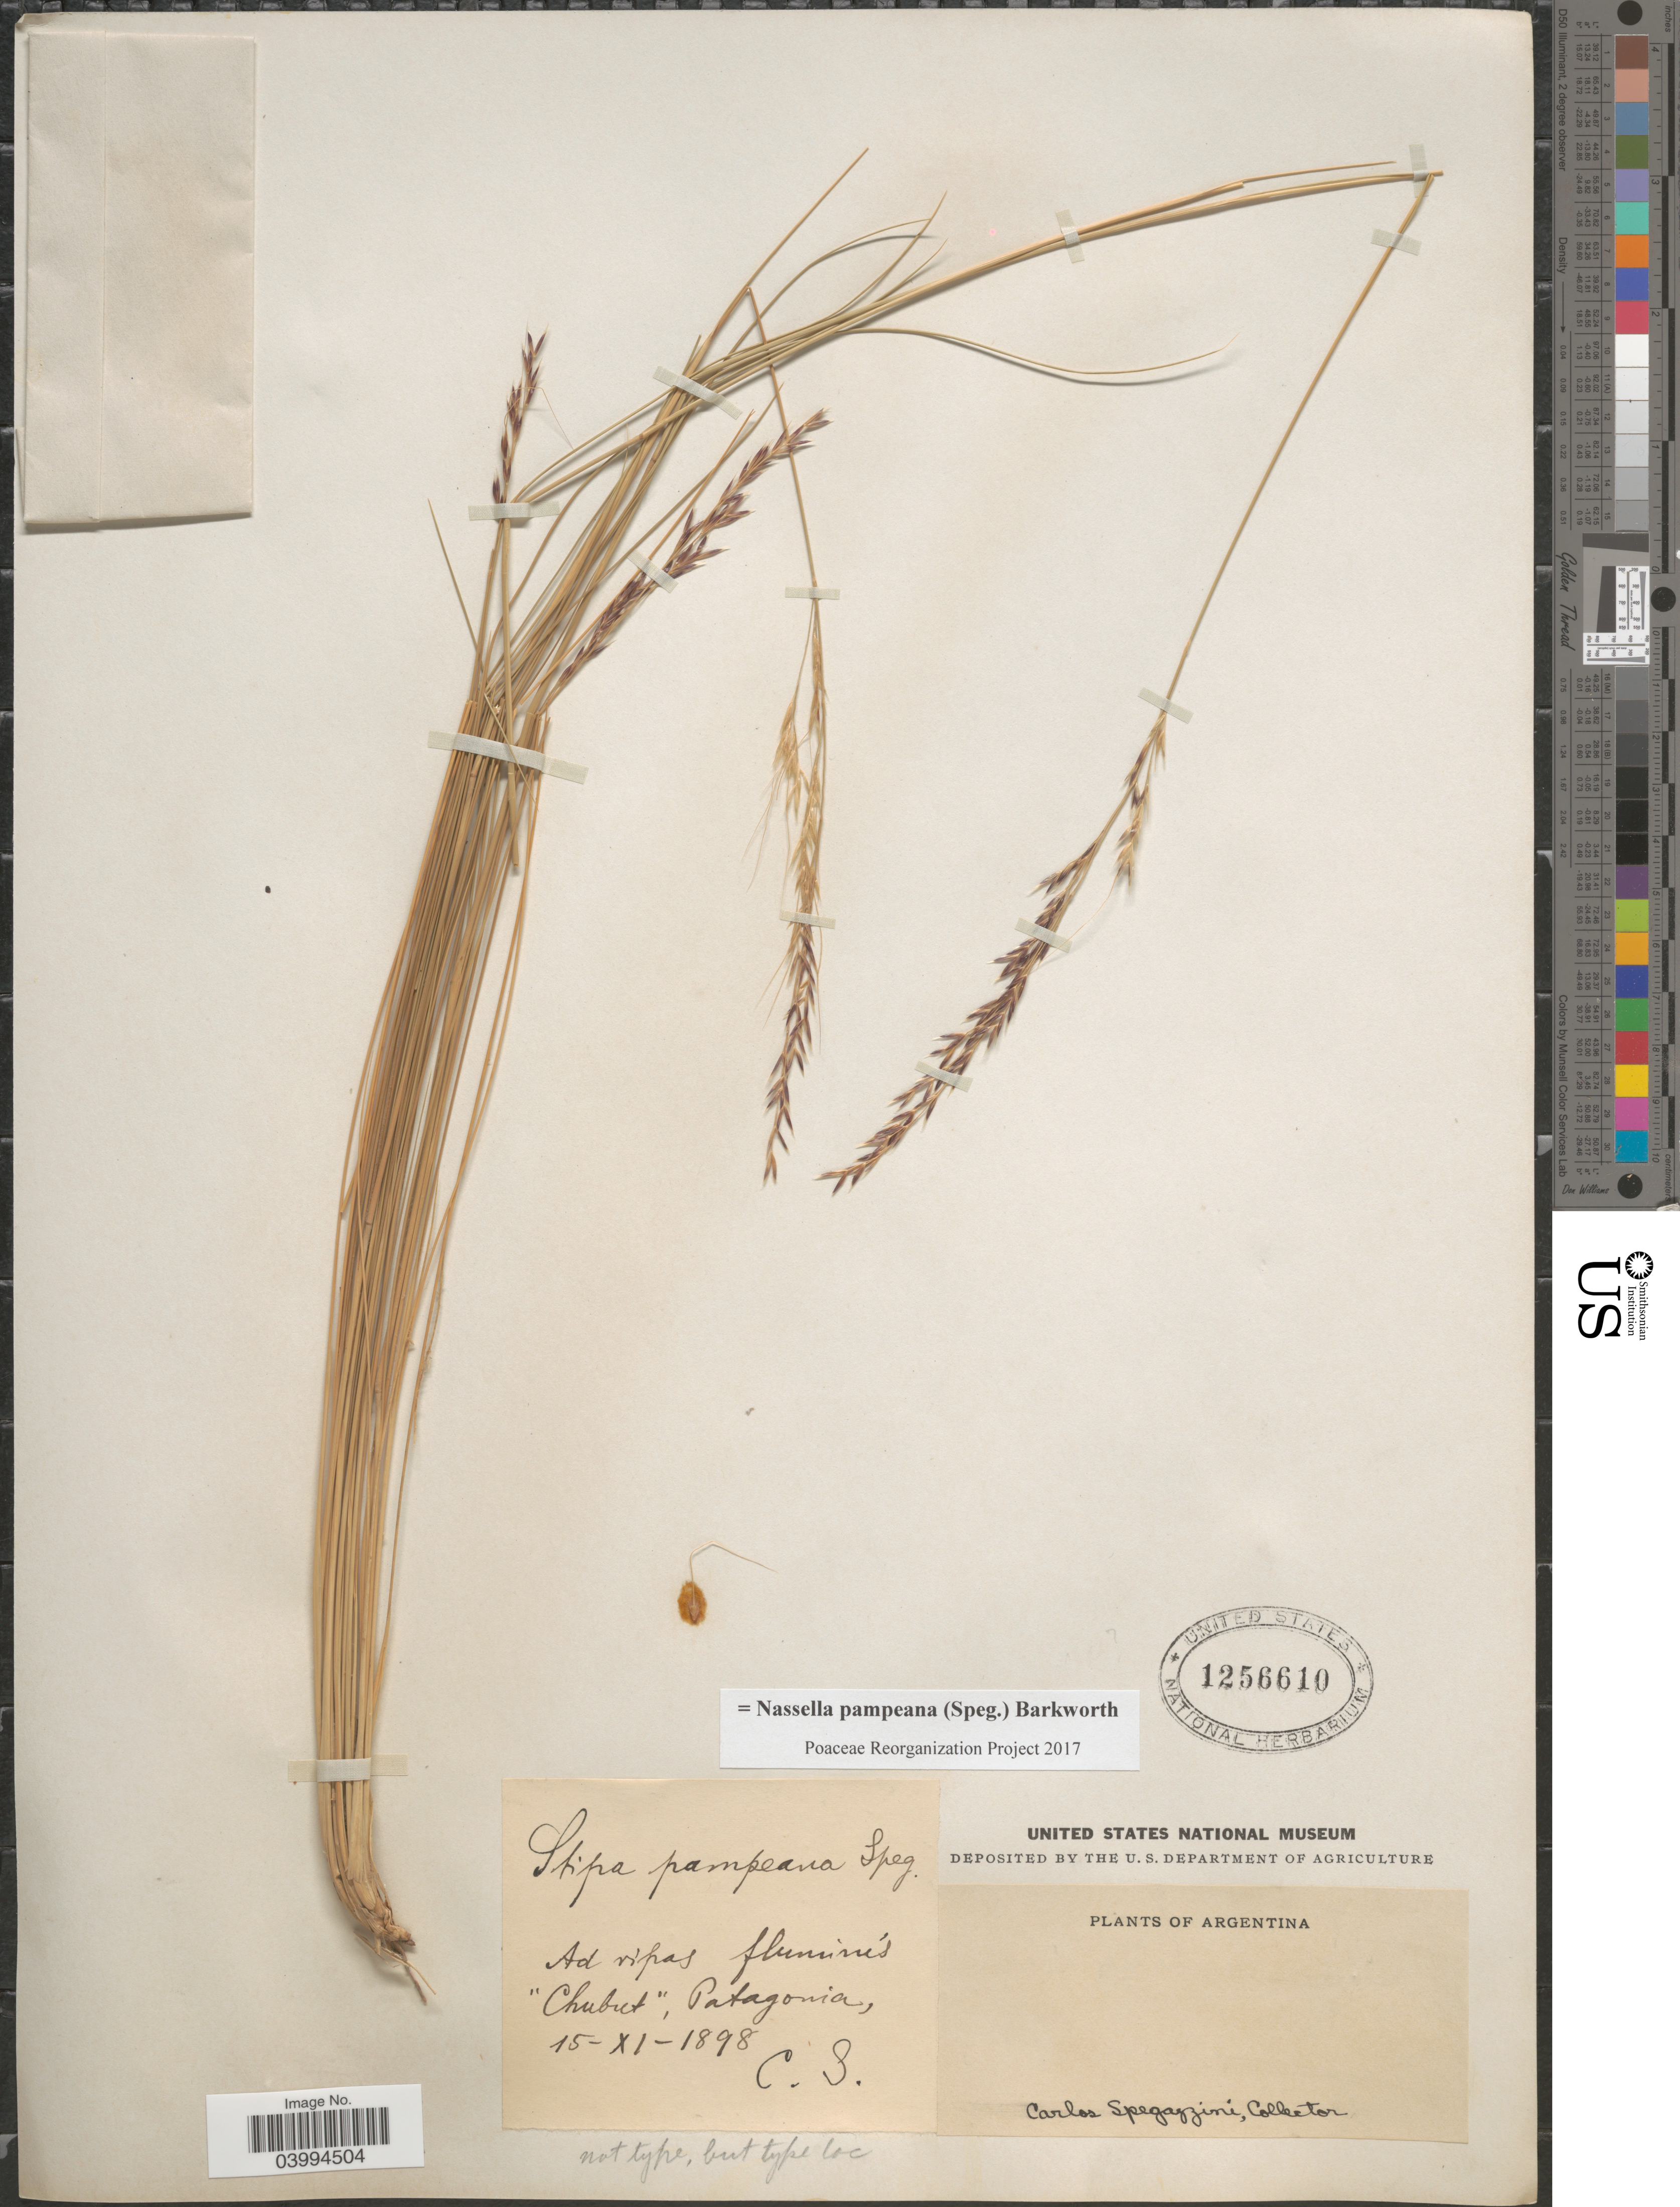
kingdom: Plantae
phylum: Tracheophyta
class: Liliopsida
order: Poales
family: Poaceae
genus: Nassella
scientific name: Nassella pampeana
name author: (Speg.) Barkworth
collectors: C. L. Spegazzini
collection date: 1898-11-15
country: Argentina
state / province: Chubut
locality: Ad ripas fluminis "Chubut", Patagonia.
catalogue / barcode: US 1256610